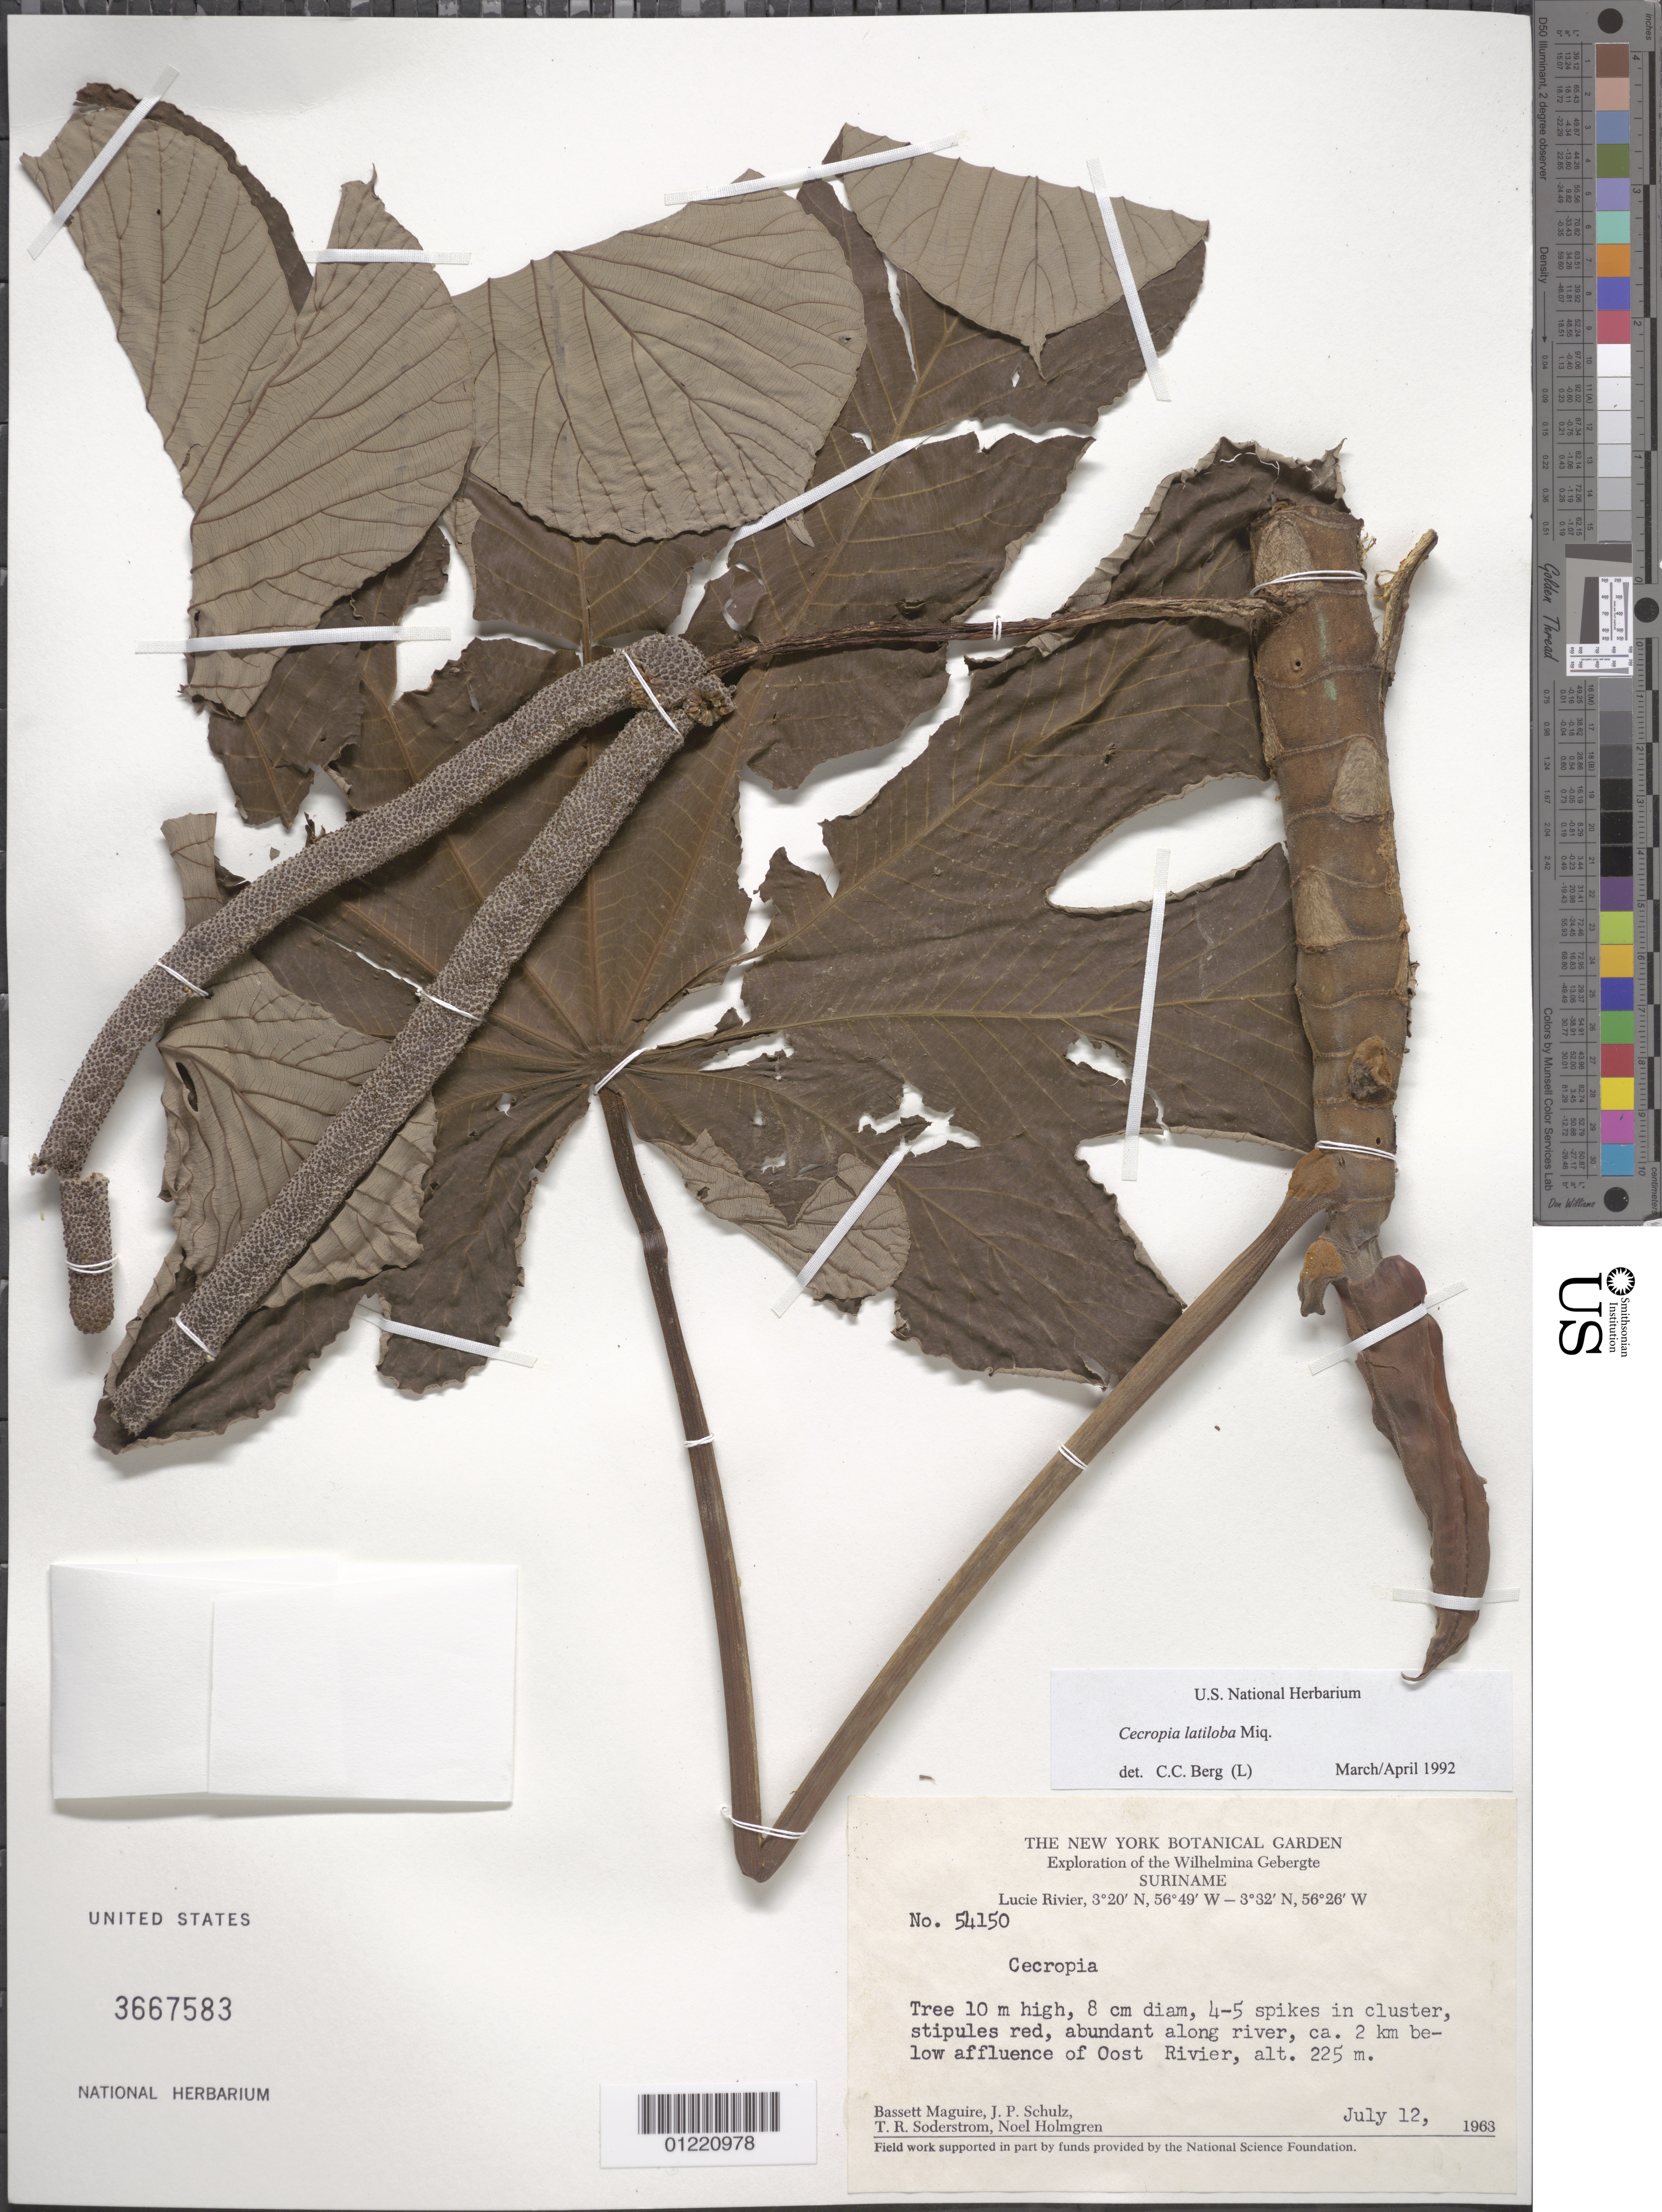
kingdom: Plantae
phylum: Tracheophyta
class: Magnoliopsida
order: Rosales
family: Urticaceae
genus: Cecropia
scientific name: Cecropia latiloba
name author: Miq.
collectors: B. Maguire, J. P. Schulz, T. R. Soderstrom & N. H. Holmgren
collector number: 54150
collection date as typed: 12 Jul 1963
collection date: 1963-07-12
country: Suriname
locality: Wilhelmina Gebergte, Lucie Rivier, ca. 2 km below affluence of Oost Rivier.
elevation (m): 225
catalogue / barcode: US 3667583